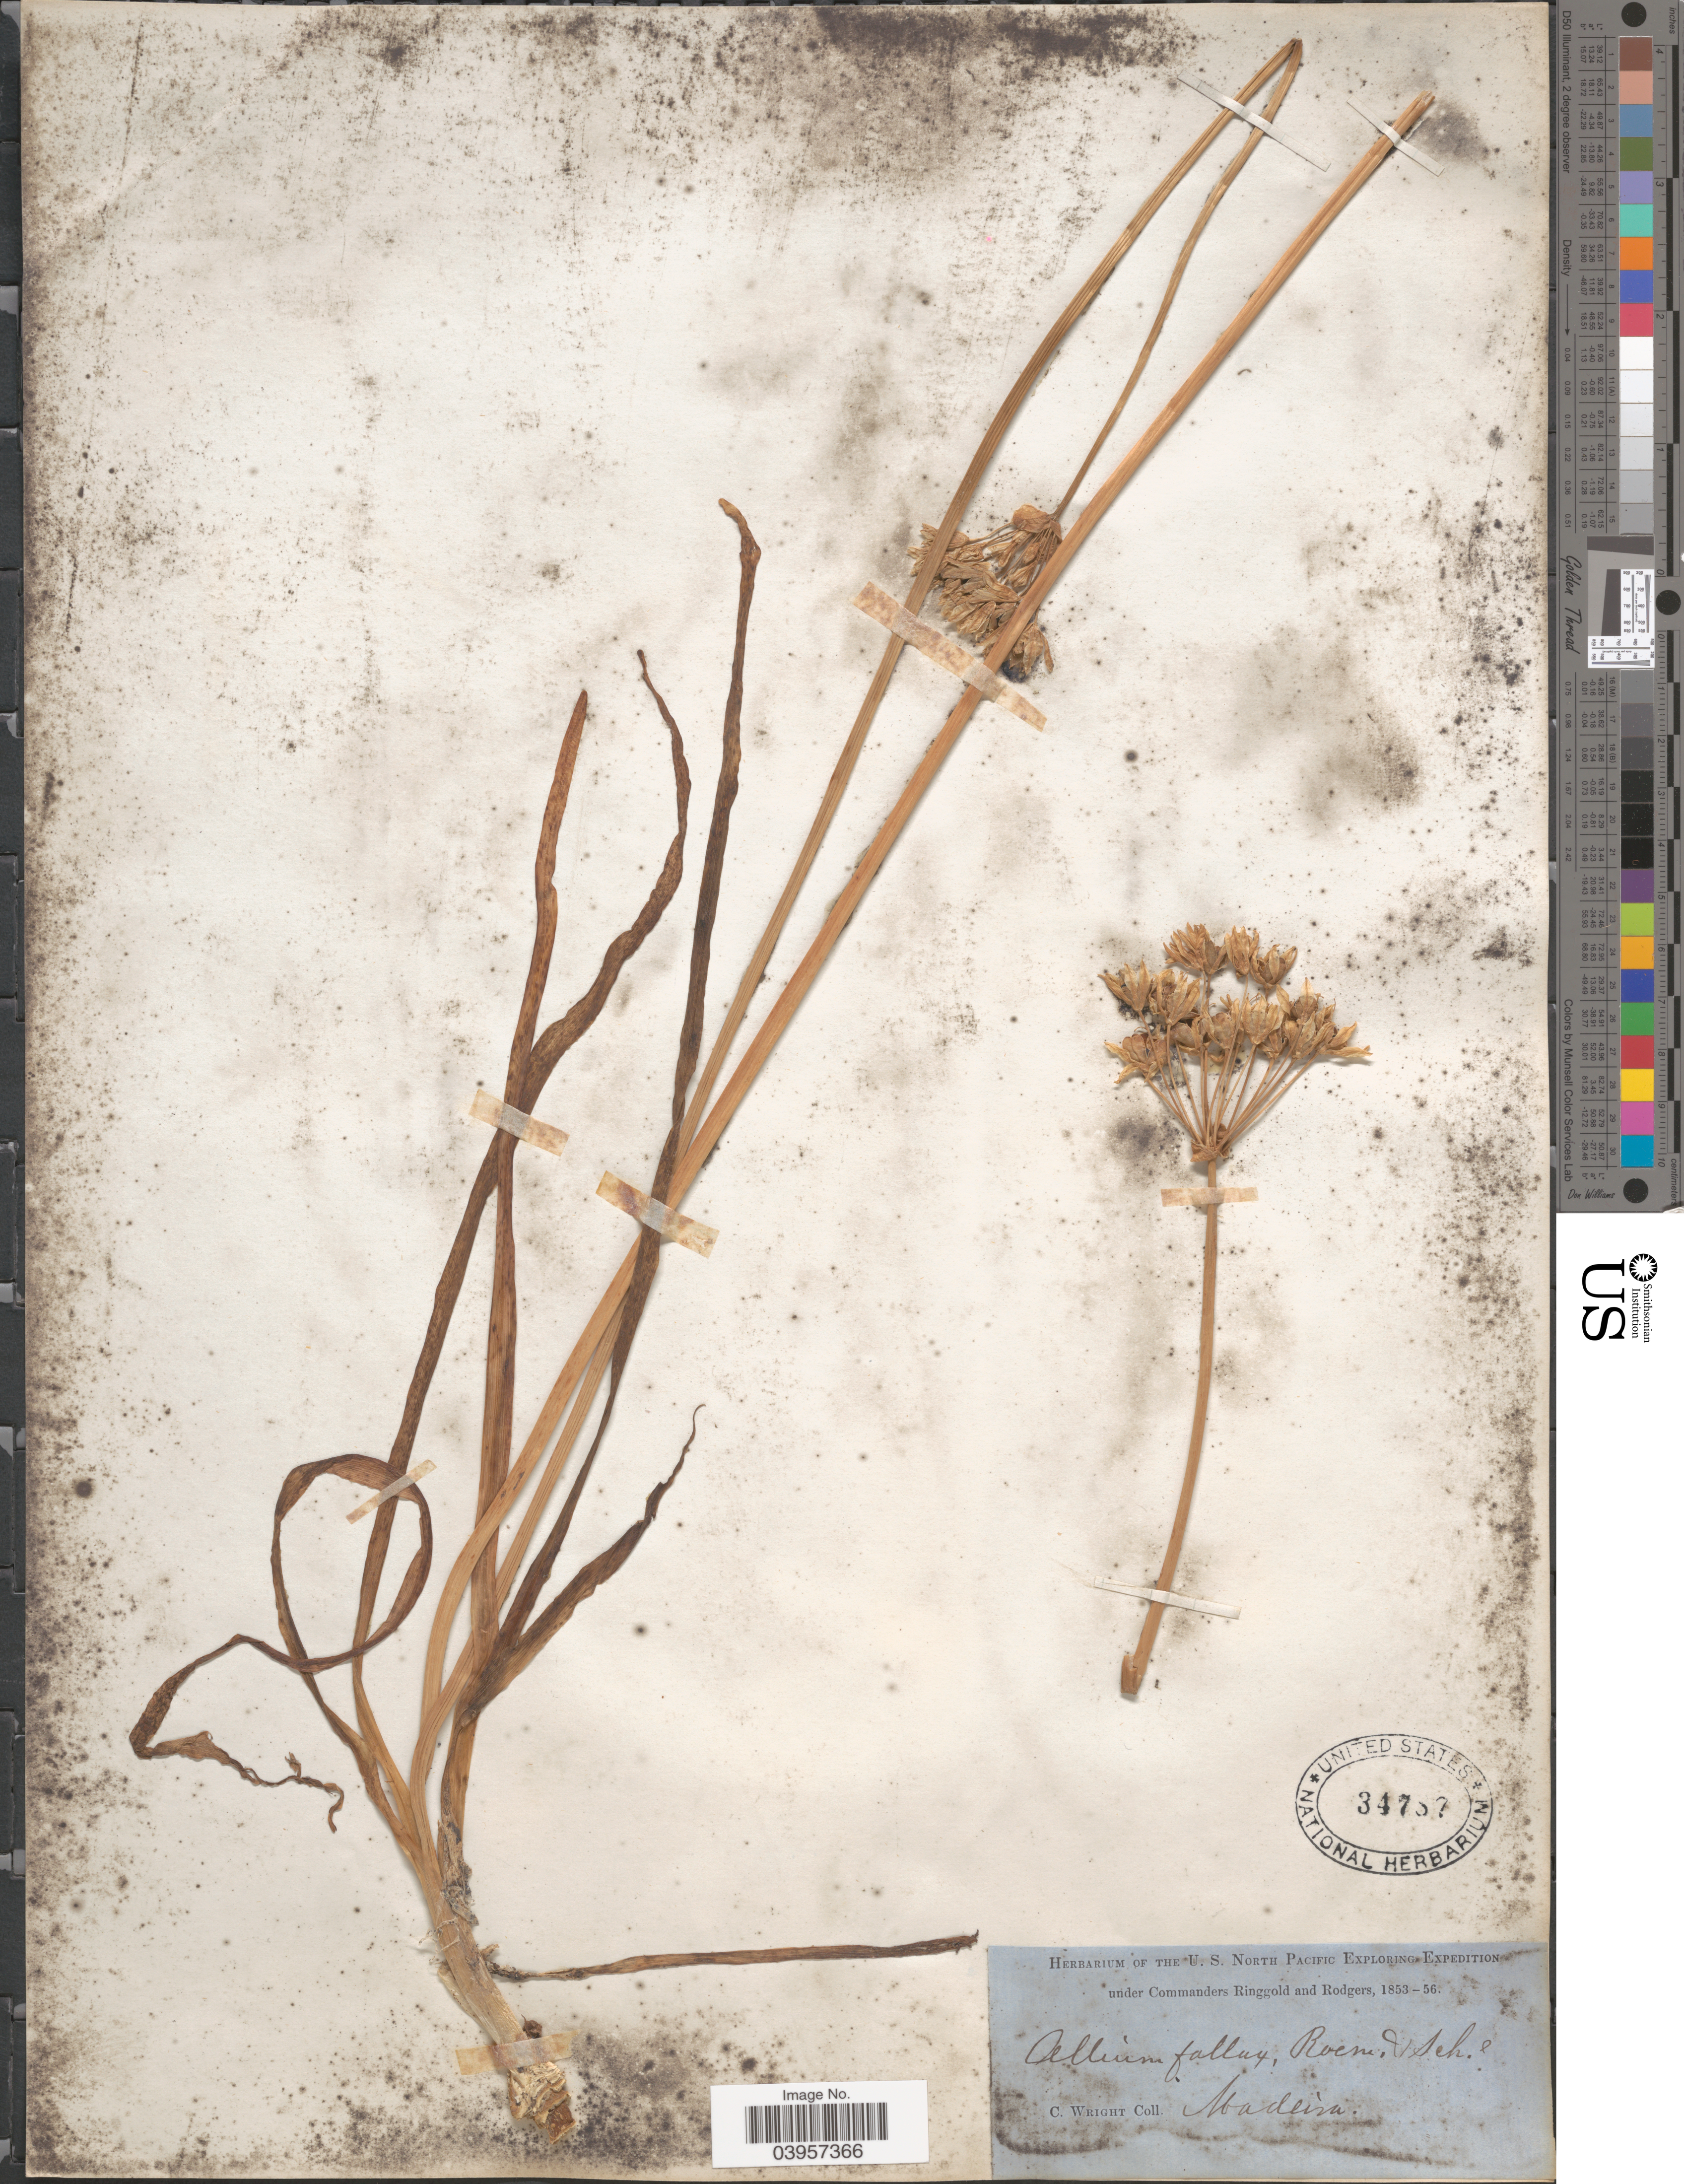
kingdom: Plantae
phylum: Tracheophyta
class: Liliopsida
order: Asparagales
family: Amaryllidaceae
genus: Allium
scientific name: Allium senescens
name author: L.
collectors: C. Wright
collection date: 1853/1856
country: Portugal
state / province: Madeira (Aut. Reg.)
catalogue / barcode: US 34787